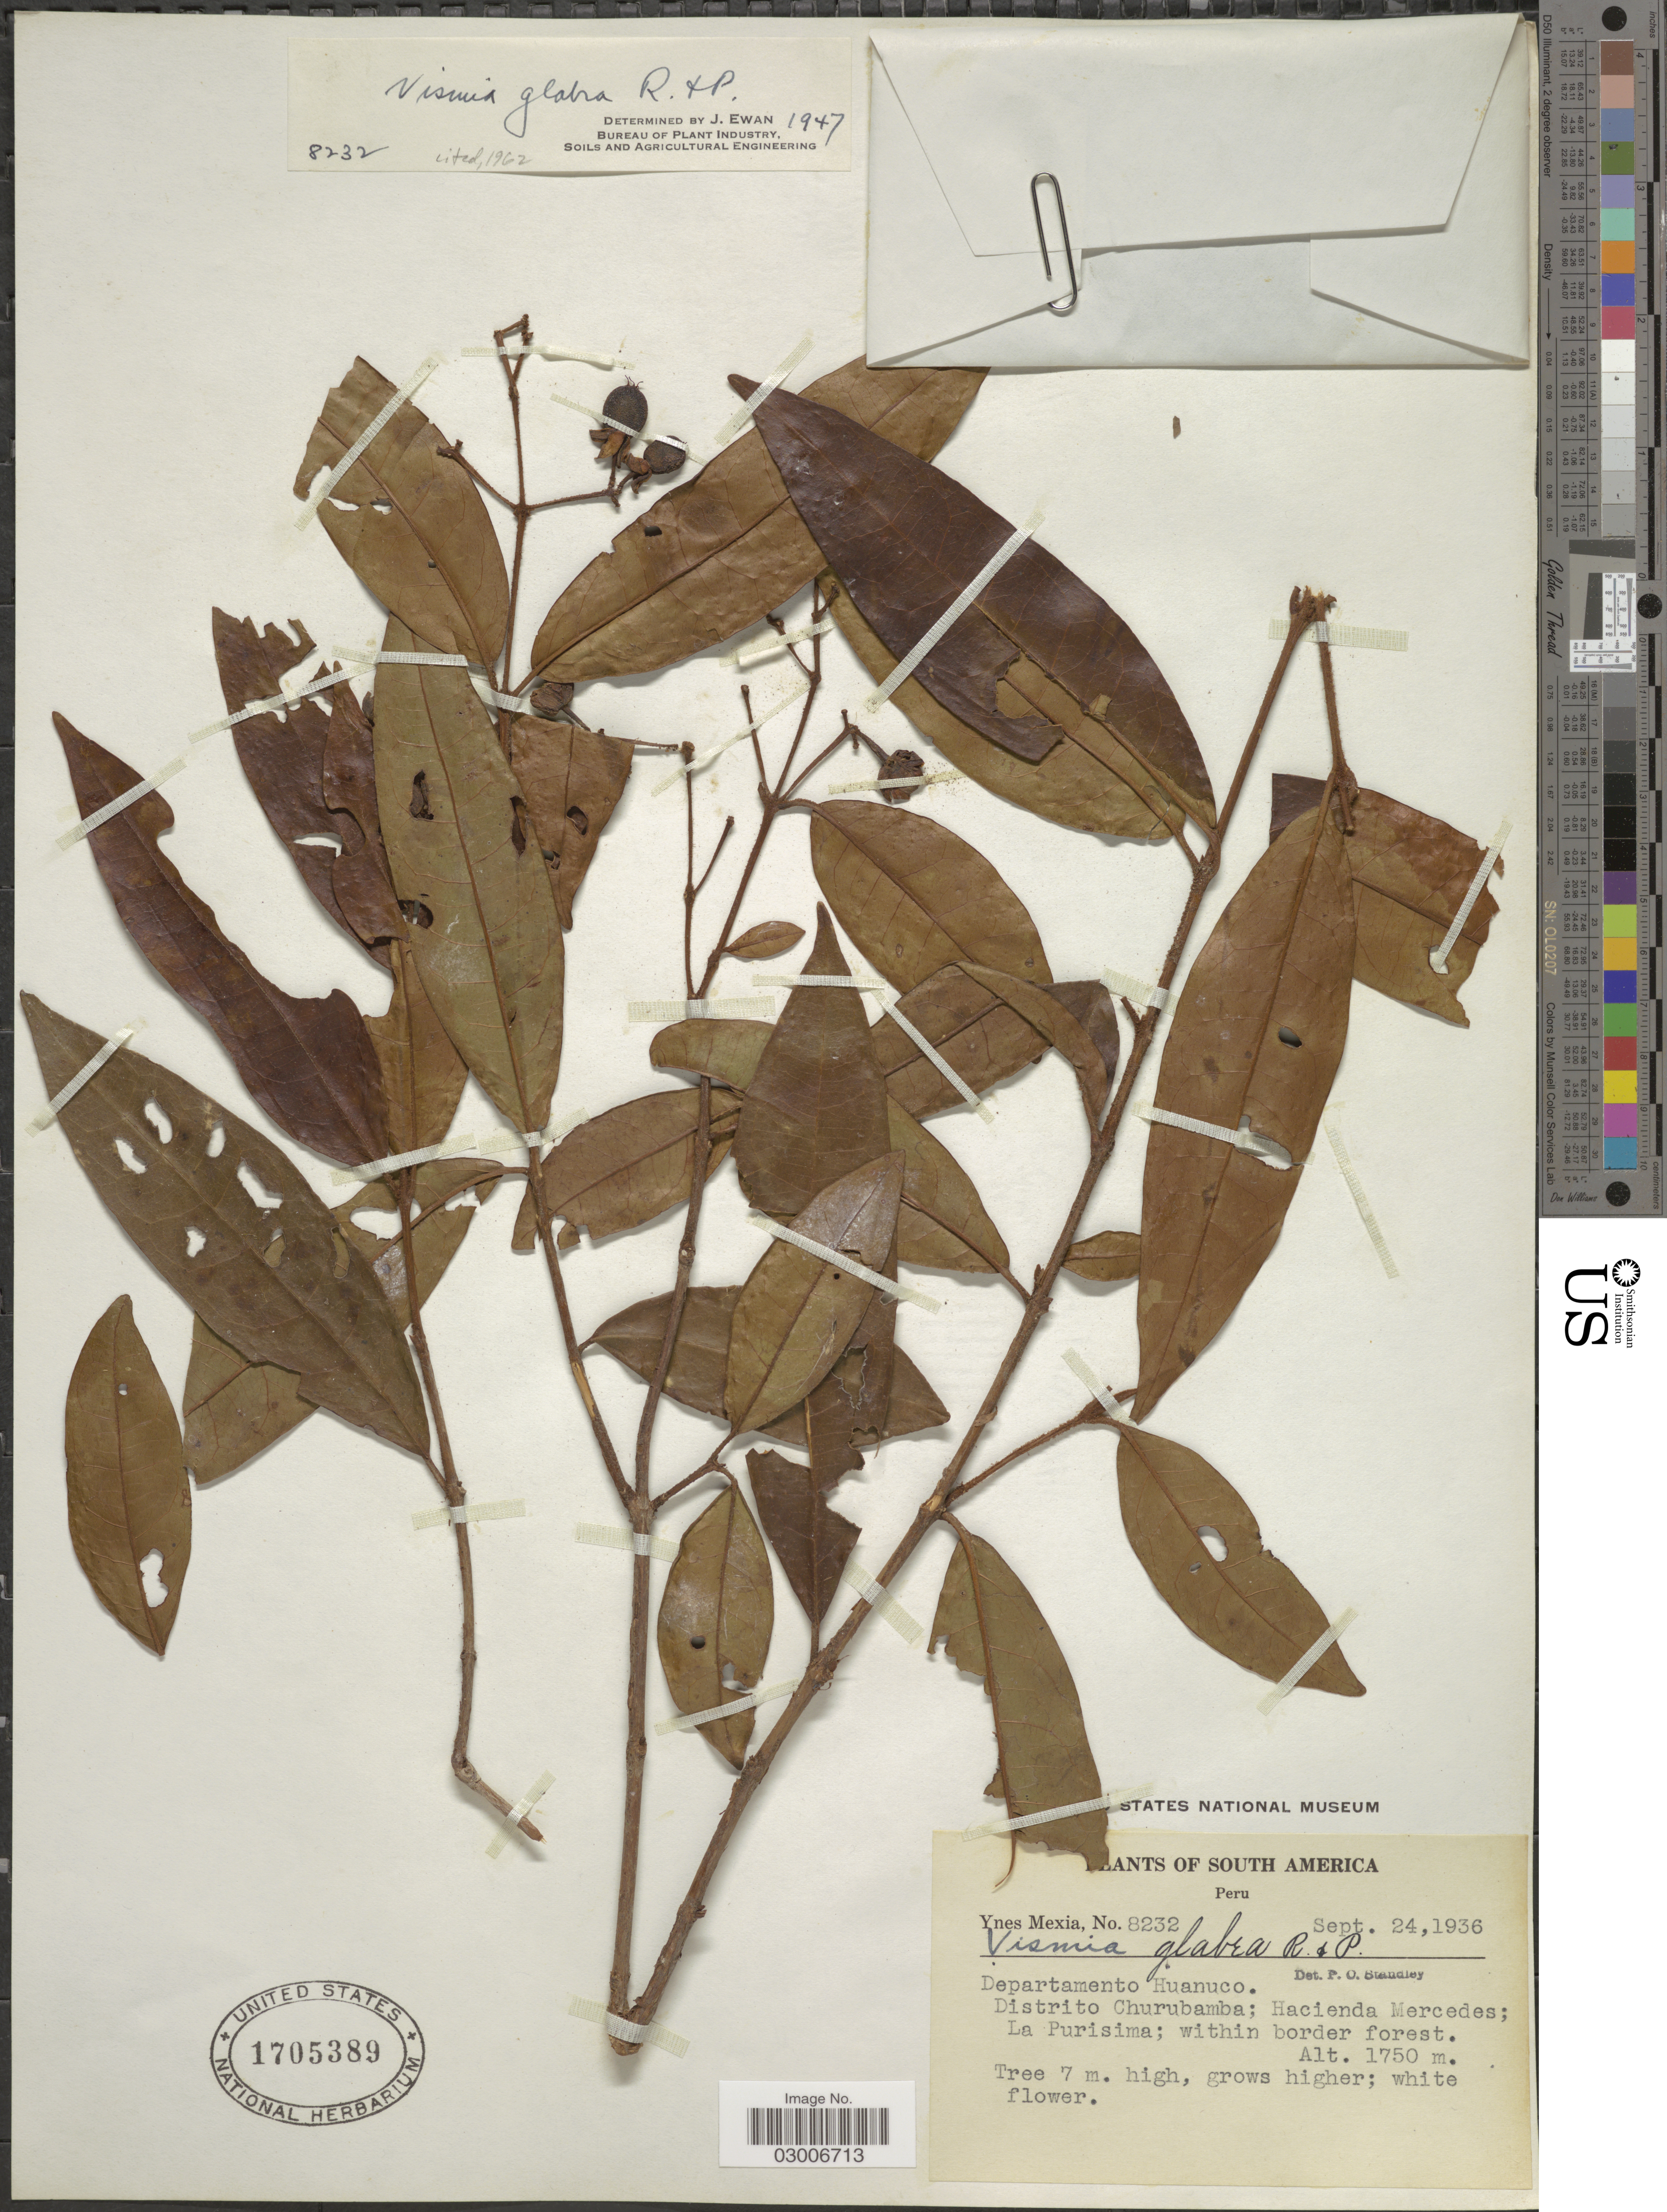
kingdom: Plantae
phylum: Tracheophyta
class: Magnoliopsida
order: Malpighiales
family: Hypericaceae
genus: Vismia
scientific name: Vismia glabra subsp. glabra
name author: Ruiz & Pav.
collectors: Y. Mexia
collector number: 8232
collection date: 1936-09-24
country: Peru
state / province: Huánuco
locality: Departamento Huanuco, Distrito Churubamba; Hacienda Mercedes; La Purisima.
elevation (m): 1750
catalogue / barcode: US 1705389